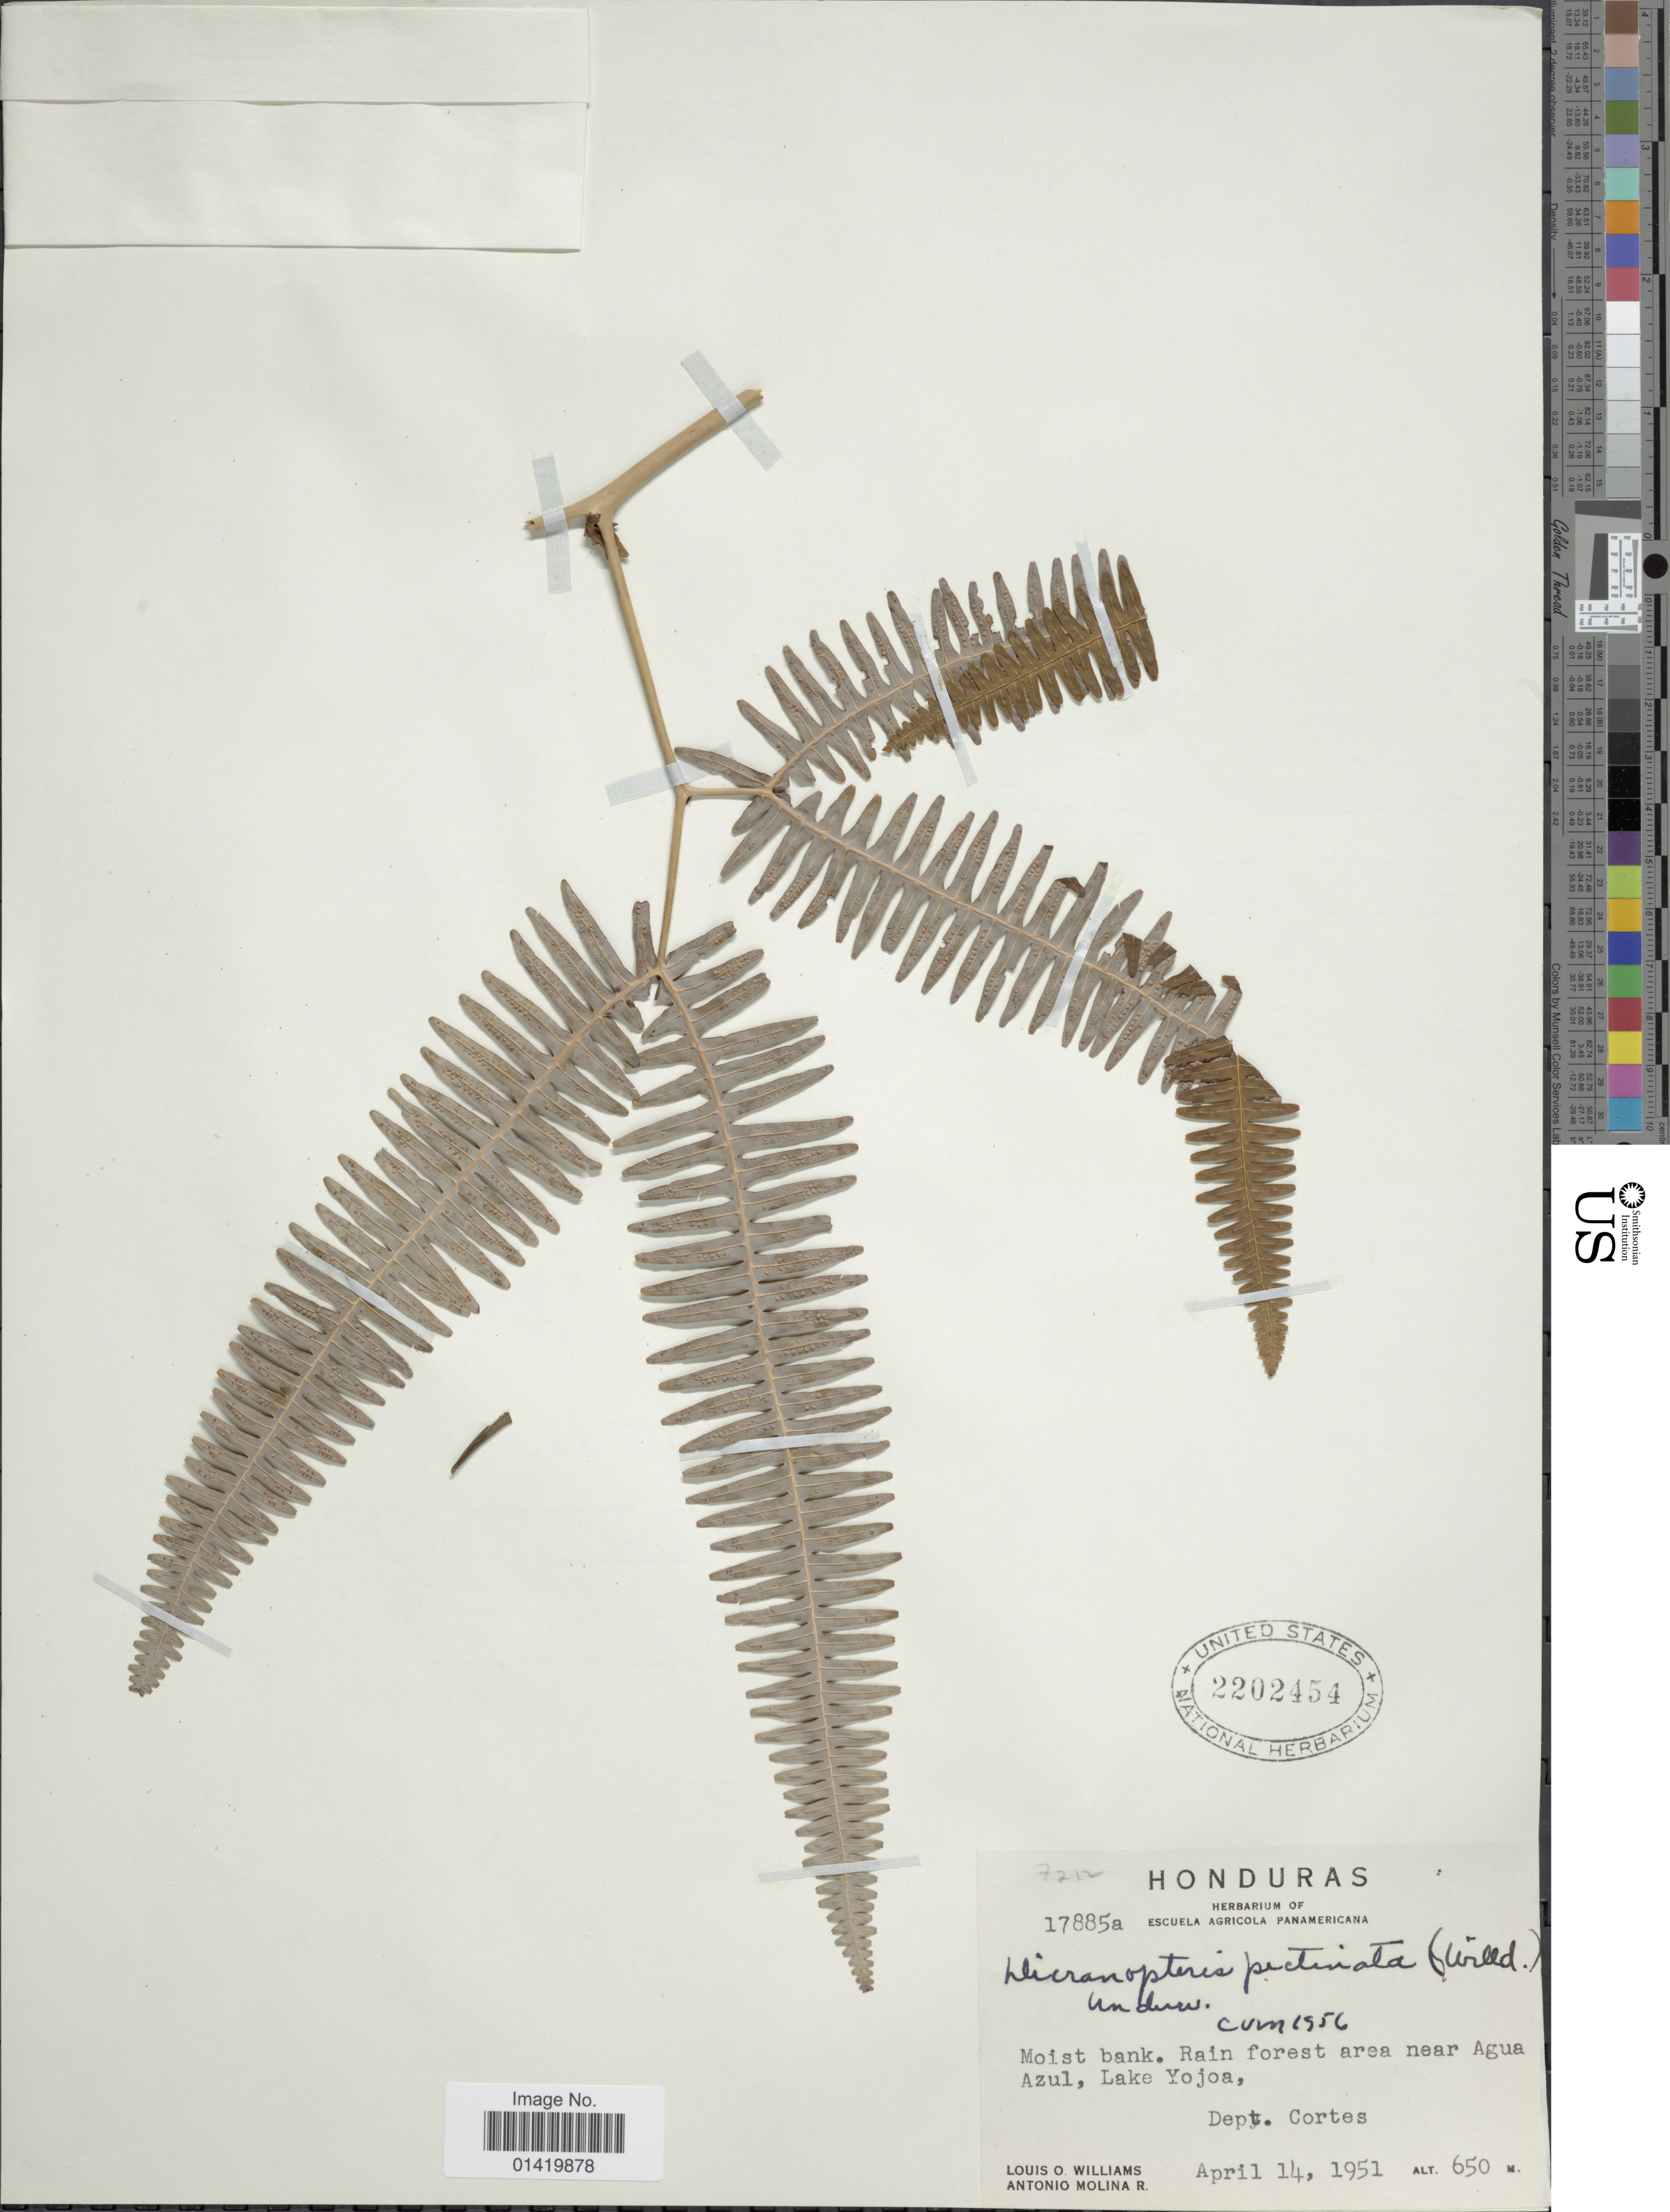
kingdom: Plantae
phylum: Tracheophyta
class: Polypodiopsida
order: Gleicheniales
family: Gleicheniaceae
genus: Gleichenella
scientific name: Gleichenella pectinata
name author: (Willd.) Ching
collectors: L. O. Williams & A. Molina R.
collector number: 17885a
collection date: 1951-04-14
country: Honduras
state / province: Cortés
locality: Rain forest area near Agua Azul, Lake Yojoa, Dept Cortes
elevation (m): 650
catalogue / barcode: US 2202454